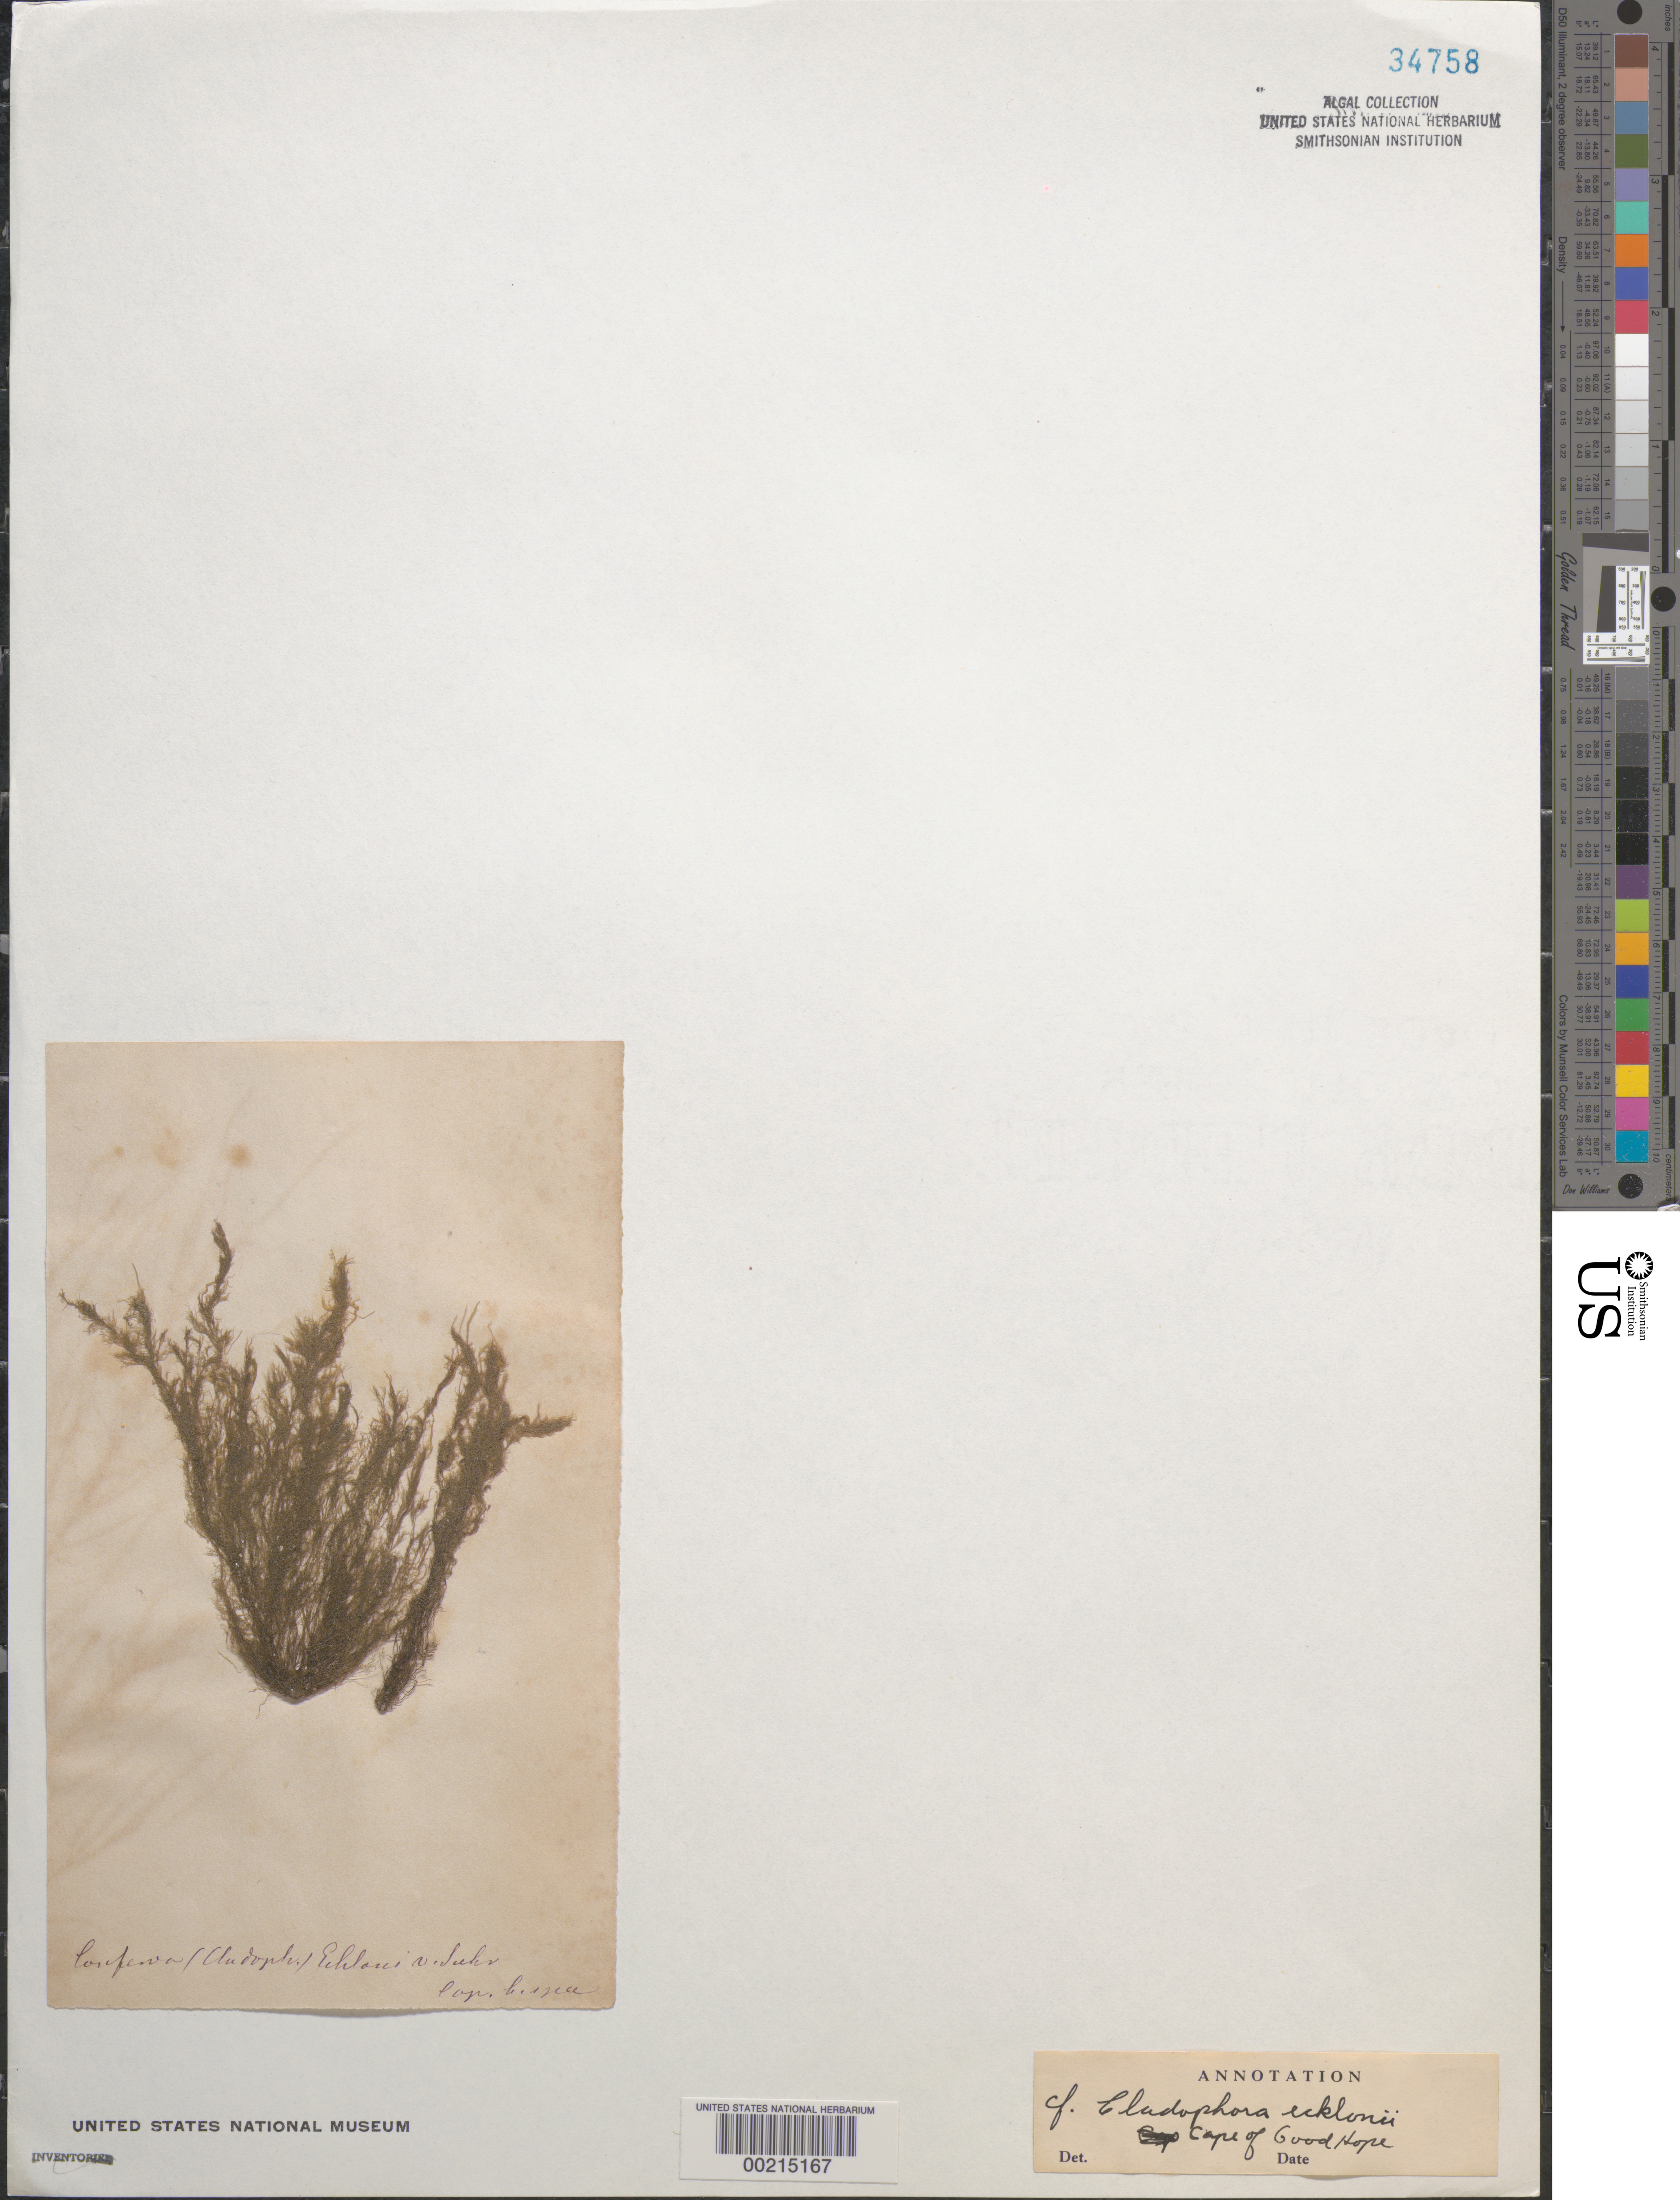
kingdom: Plantae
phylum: Chlorophyta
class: Ulvophyceae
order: Cladophorales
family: Cladophoraceae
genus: Cladophora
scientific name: Cladophora capensis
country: South Africa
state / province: Western Cape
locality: Cape of good hope (cap. b. spee)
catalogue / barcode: US 34758